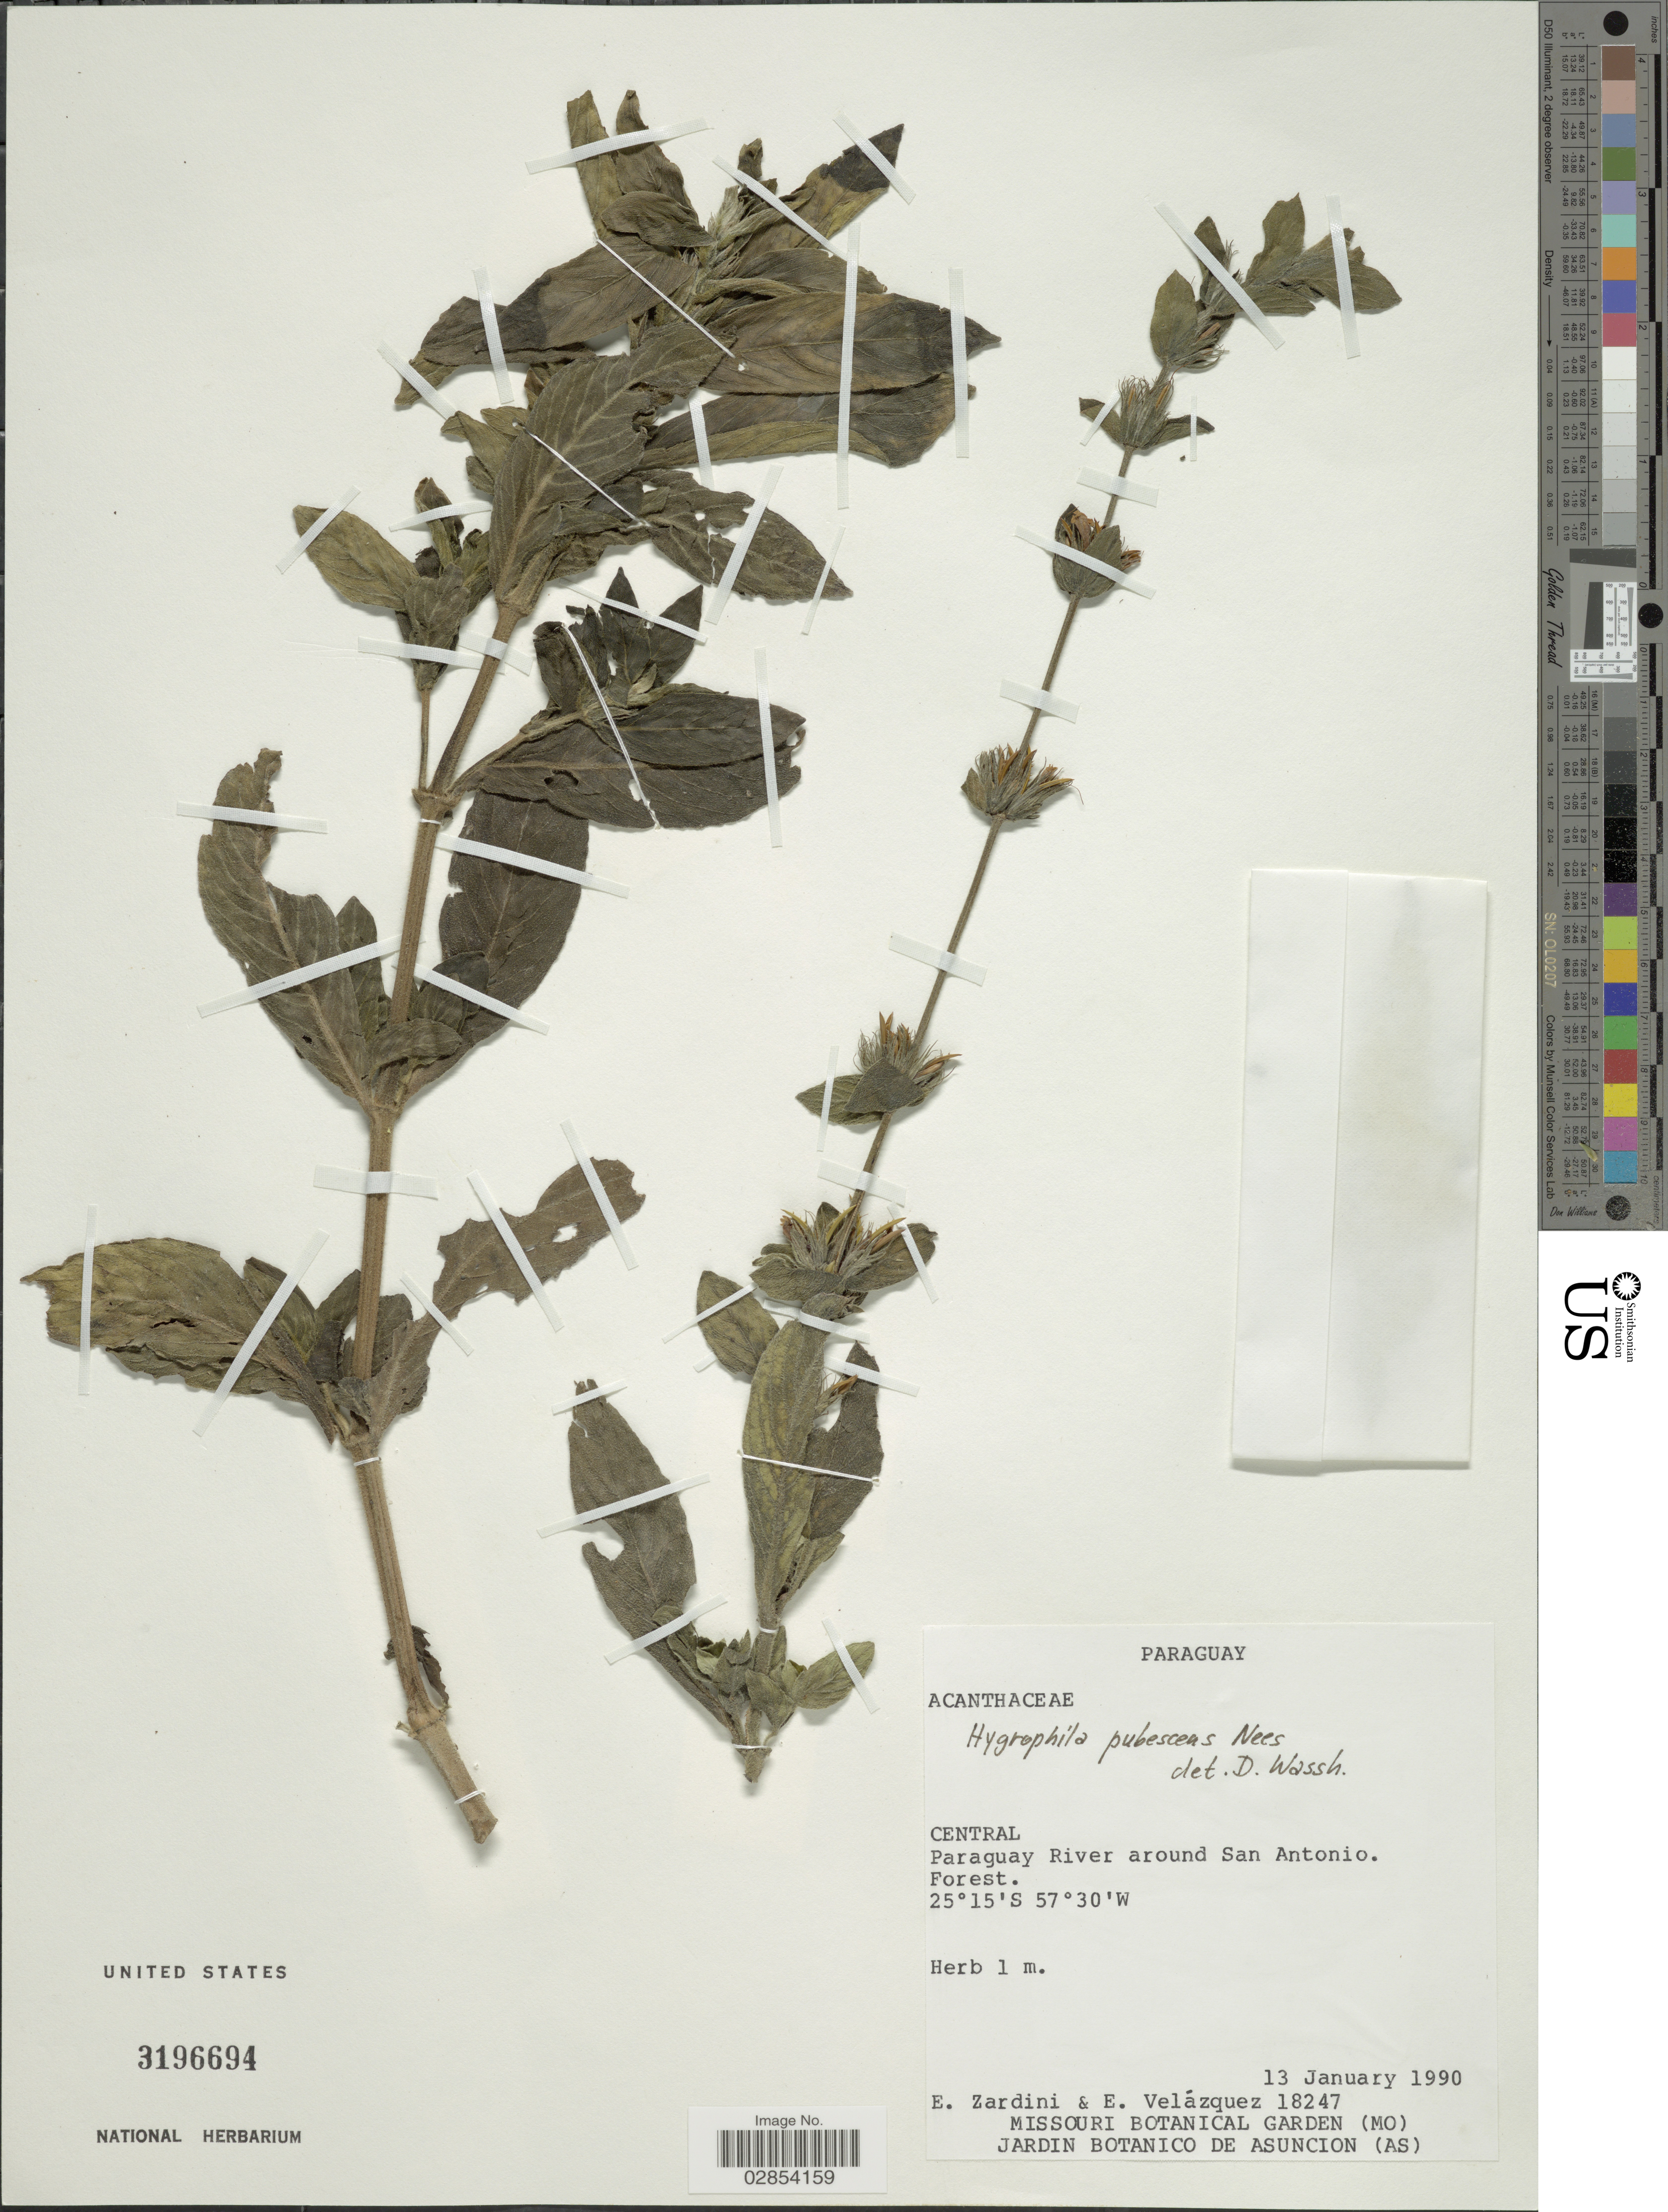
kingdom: Plantae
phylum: Tracheophyta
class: Magnoliopsida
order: Lamiales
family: Acanthaceae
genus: Hygrophila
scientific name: Hygrophila pubescens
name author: Nees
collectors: E. M. Zardini & E. Velázquez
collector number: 18247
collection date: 1990-01-13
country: Paraguay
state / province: Central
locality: Paraguay River around San Antonio.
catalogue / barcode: US 3196694